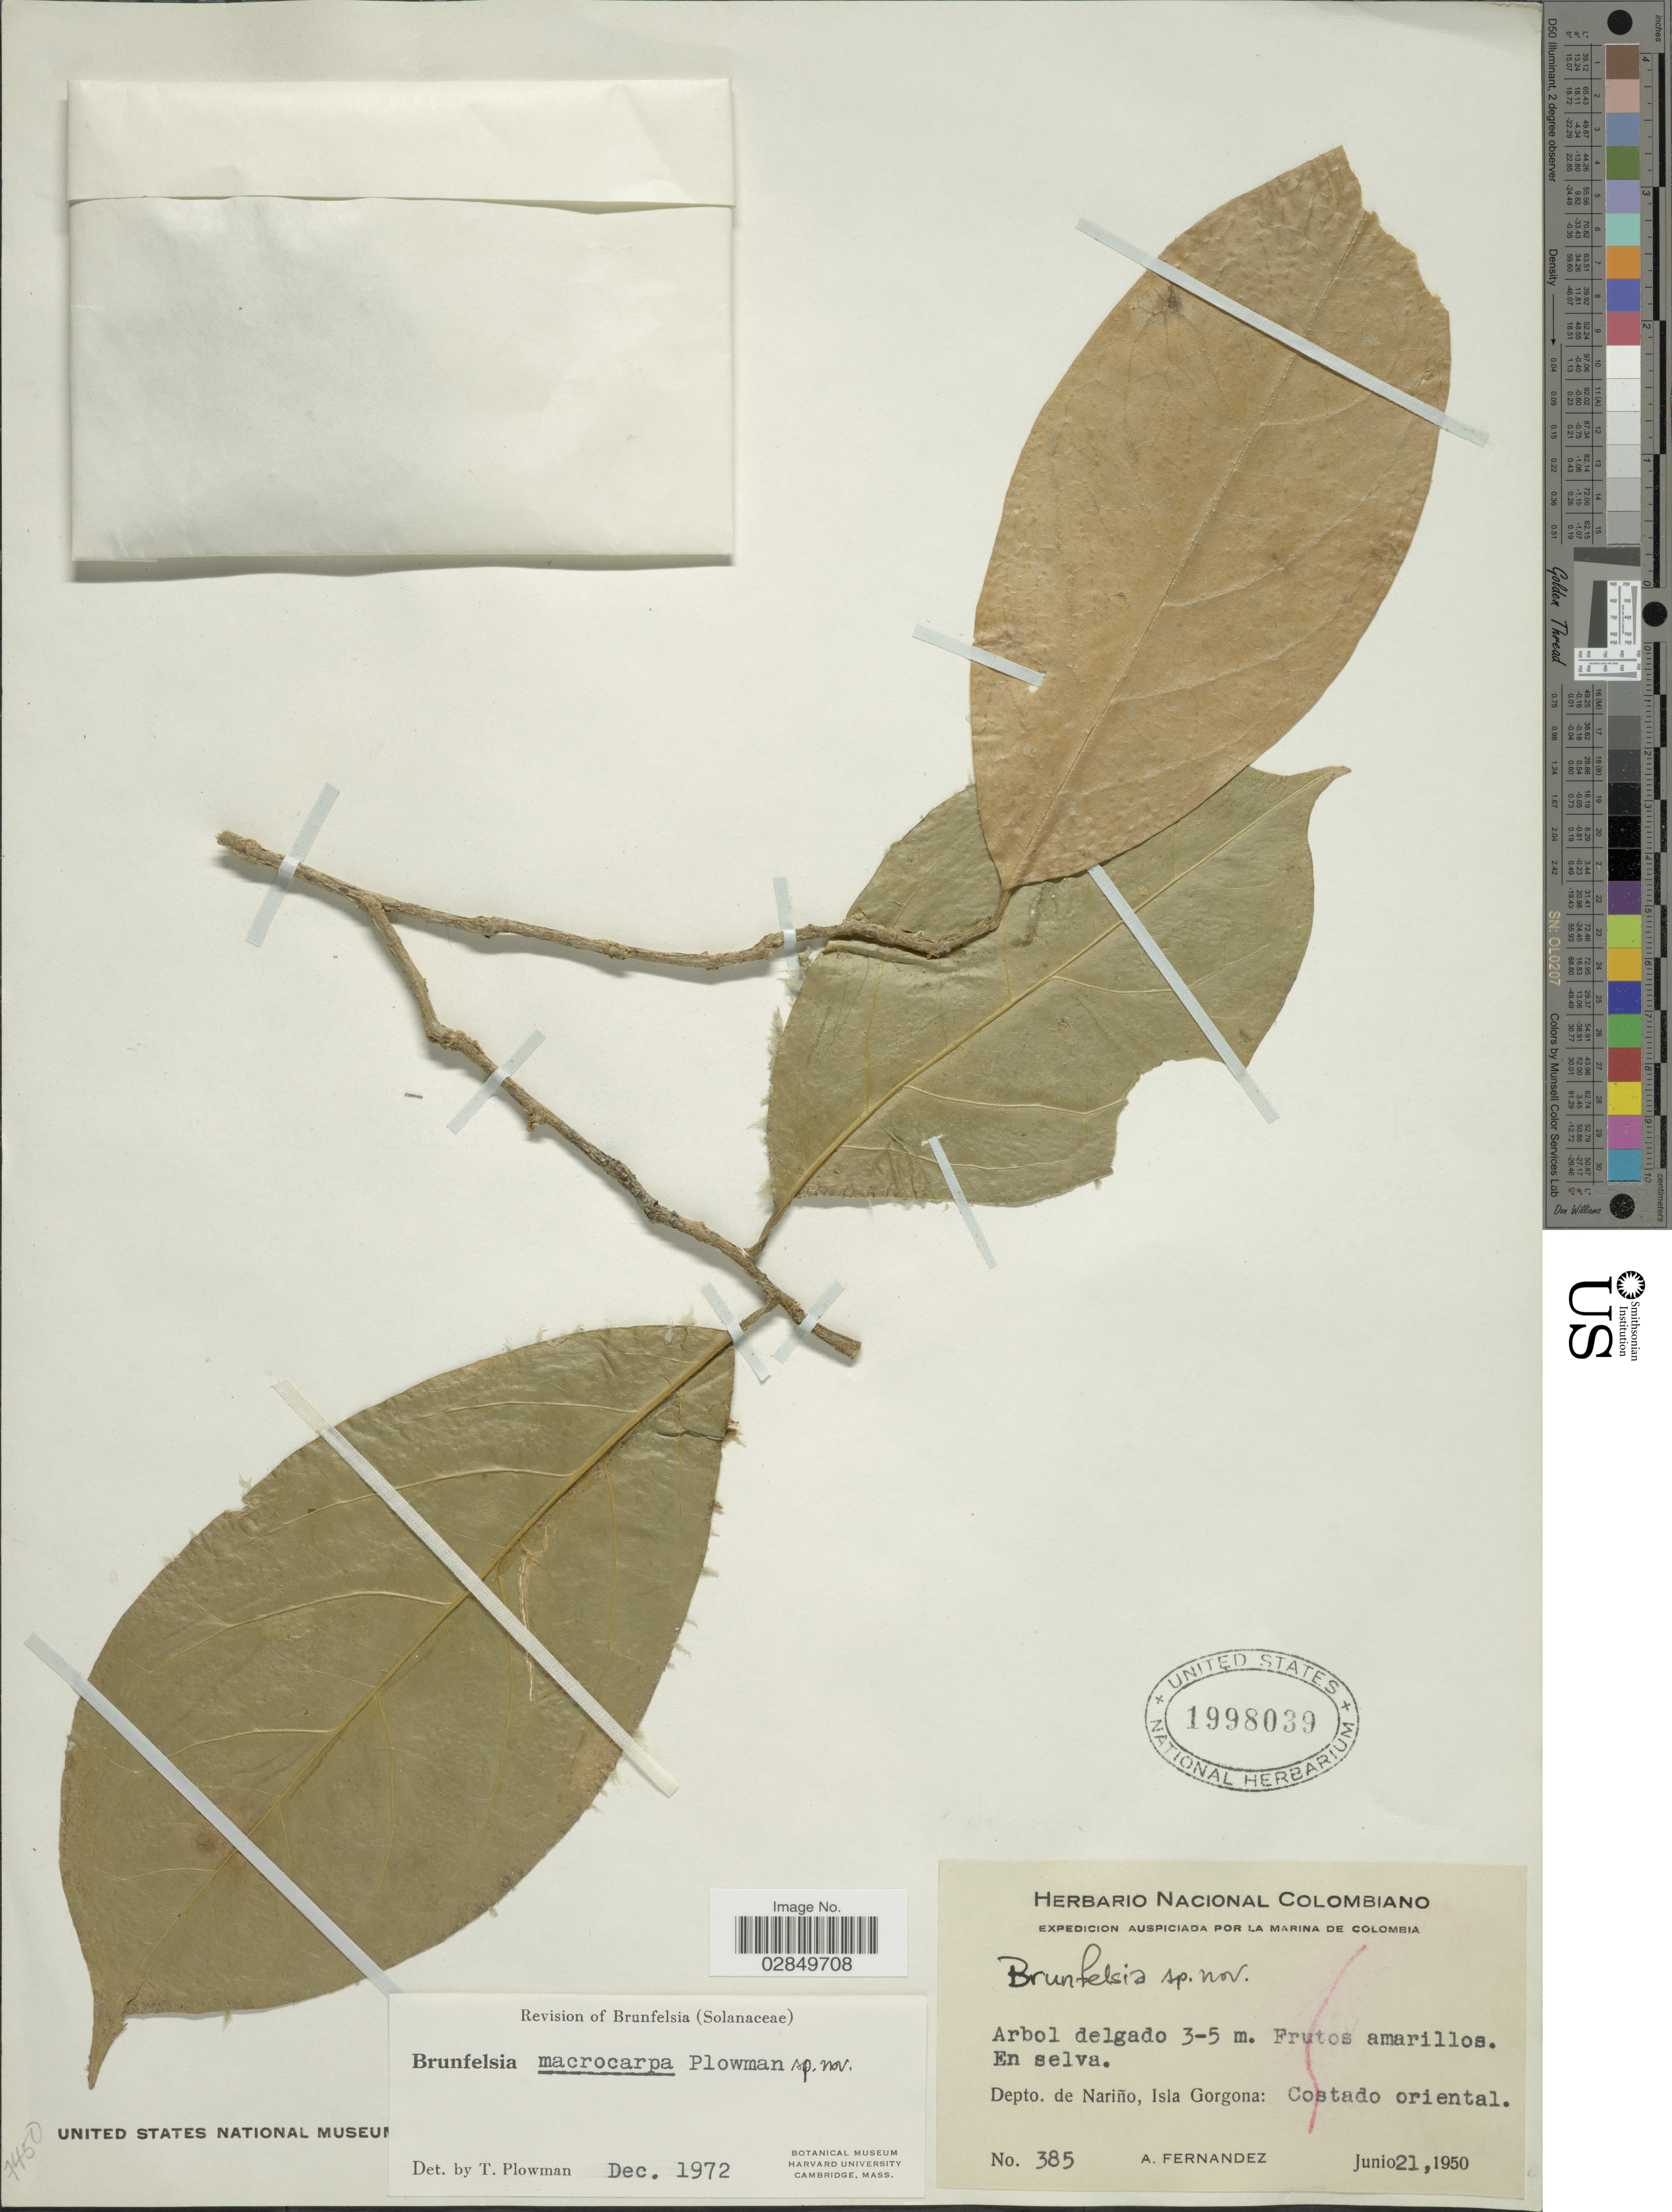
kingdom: Plantae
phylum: Tracheophyta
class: Magnoliopsida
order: Solanales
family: Solanaceae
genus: Brunfelsia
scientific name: Brunfelsia macrocarpa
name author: Plowman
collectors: A. Fernandez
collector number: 385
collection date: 1950-06-21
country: Colombia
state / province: Nariño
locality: Dept. de Nariño, Isla Gorgona, Costado oriental.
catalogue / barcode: US 1998039